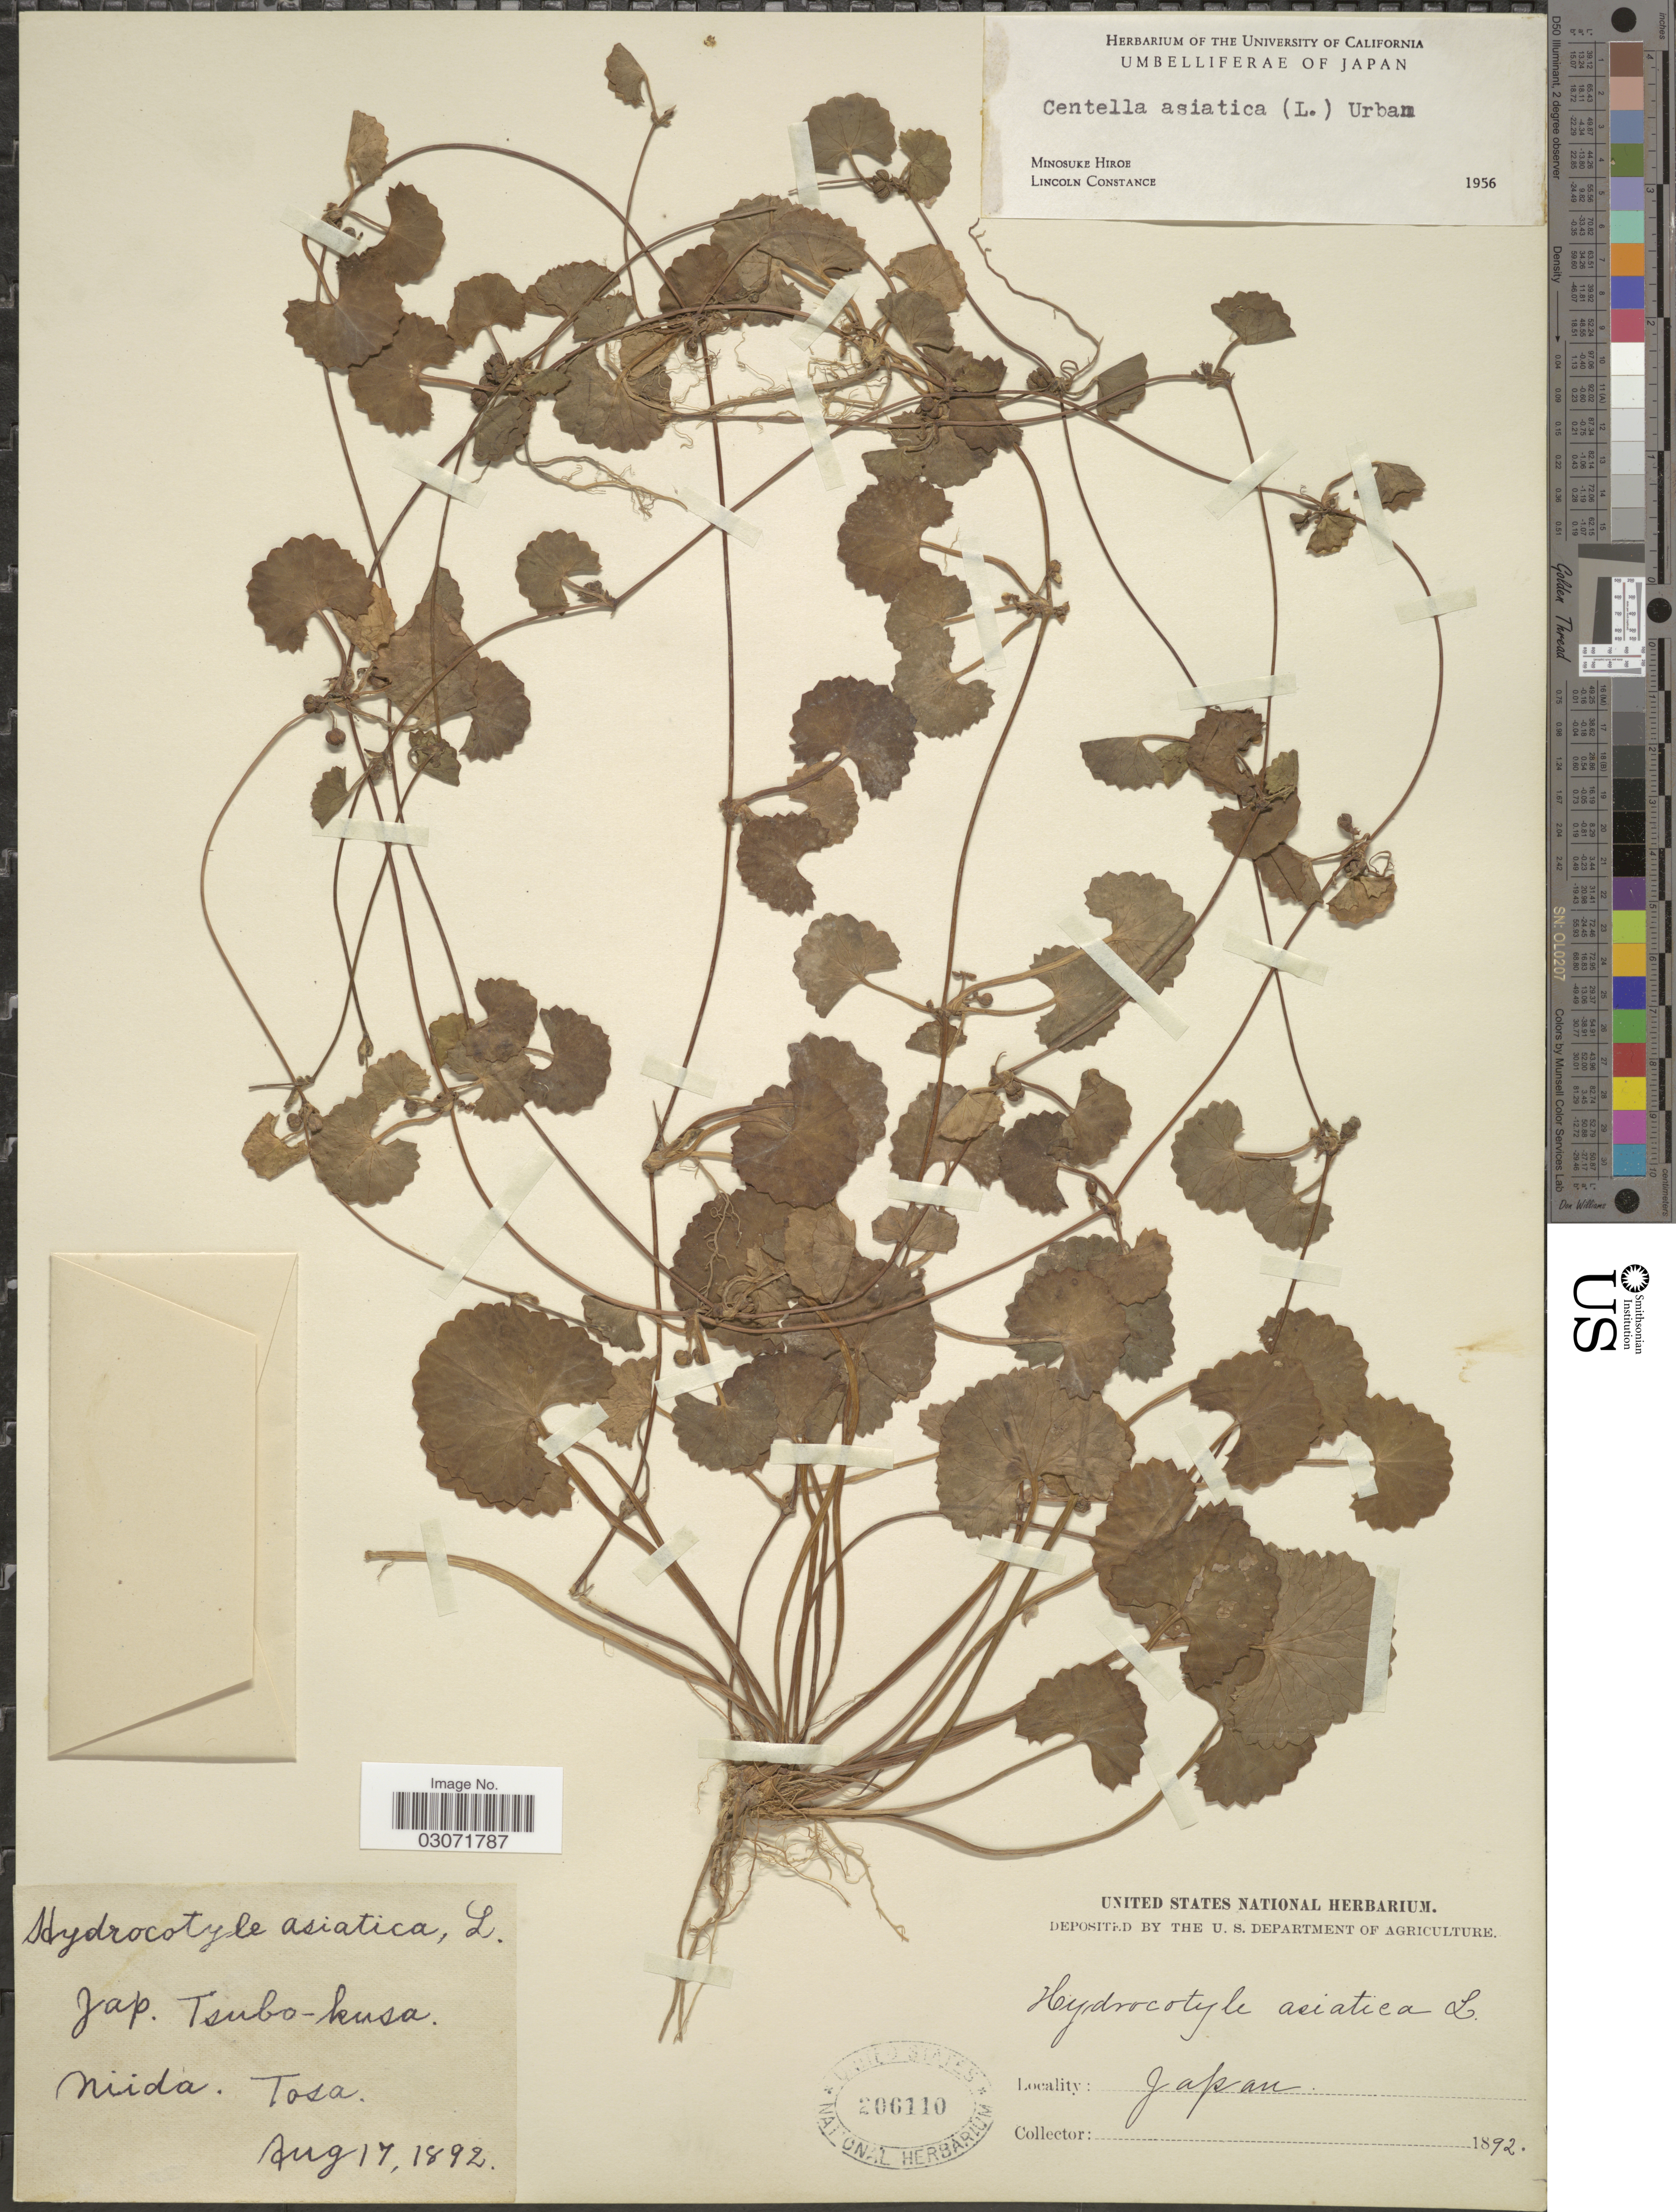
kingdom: Plantae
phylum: Tracheophyta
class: Magnoliopsida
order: Apiales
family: Apiaceae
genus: Centella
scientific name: Centella asiatica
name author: (L.) Urb.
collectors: ex herb. United States National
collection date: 1892-08-17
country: Japan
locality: Niida, Tosa.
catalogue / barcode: US 206110